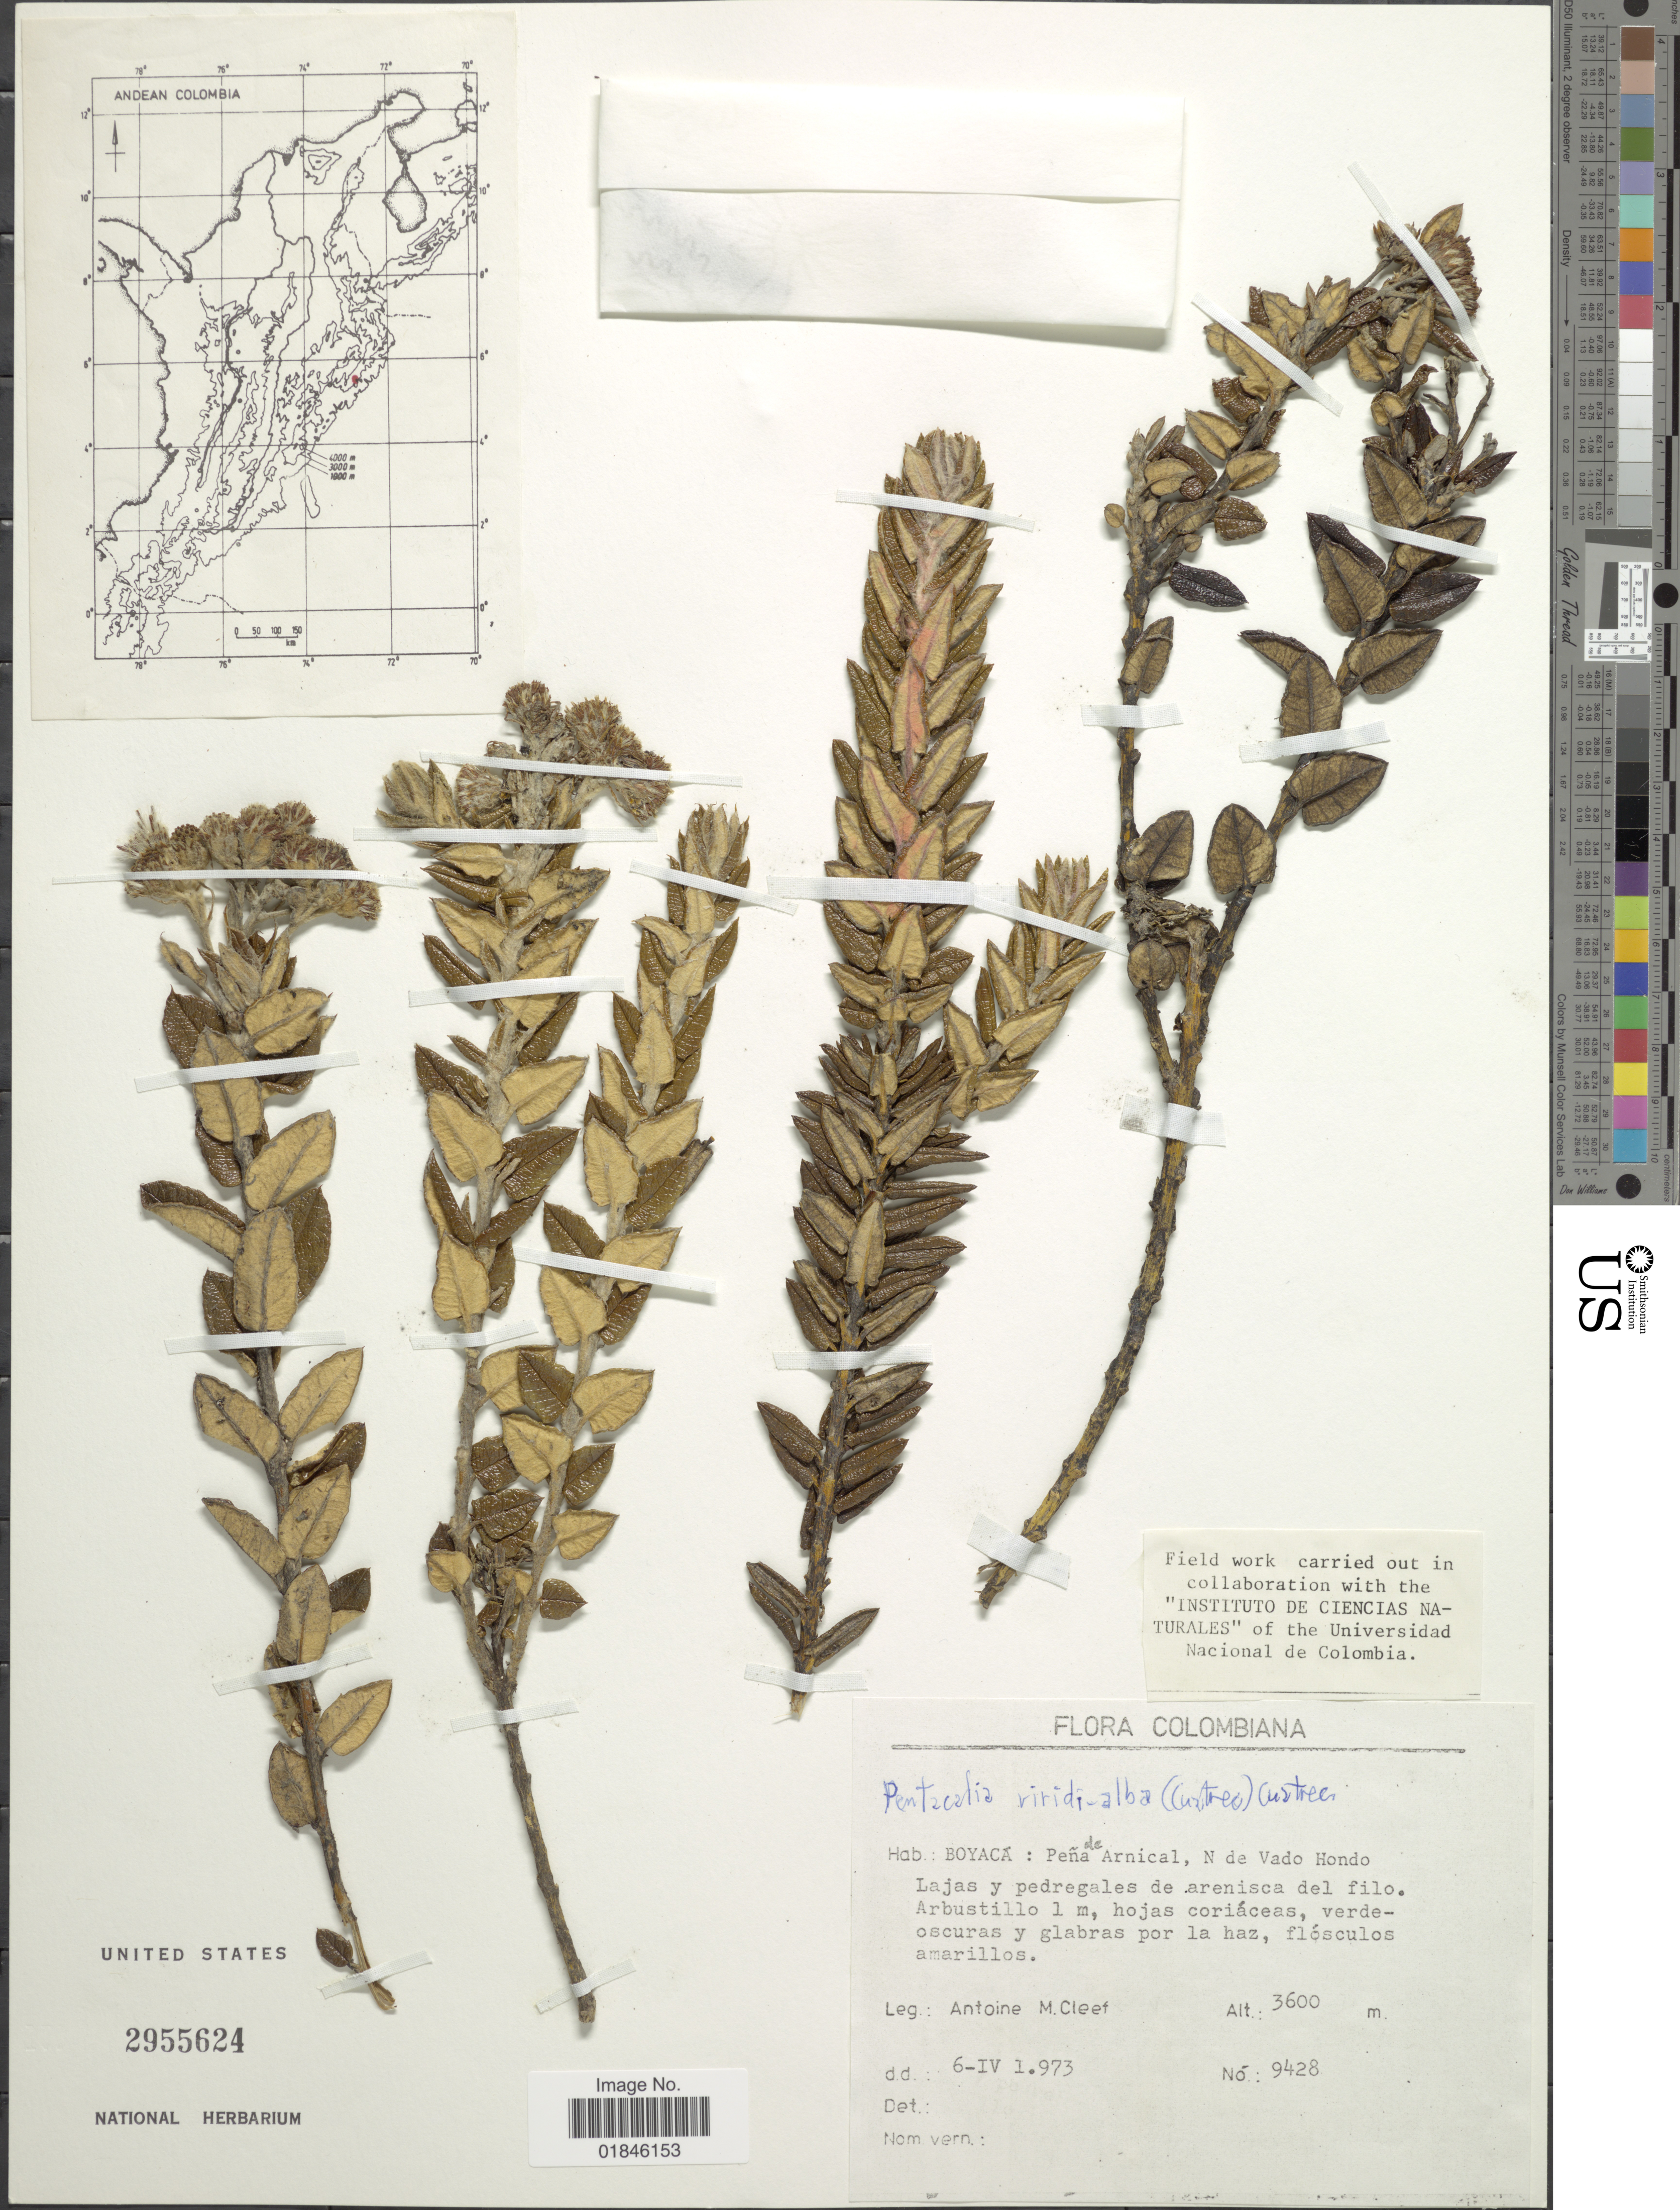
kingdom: Plantae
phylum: Tracheophyta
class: Magnoliopsida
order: Asterales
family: Asteraceae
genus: Pentacalia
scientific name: Pentacalia viridialba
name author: (Cuatrec.) Cuatrec.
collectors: A. M. Cleef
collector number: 9428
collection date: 1973-04-06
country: Colombia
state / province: Boyacá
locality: Peña de Arnical, N de Vado Hondo Lajas y pedregales de arenisca del filo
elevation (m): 3600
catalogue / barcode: US 2955624